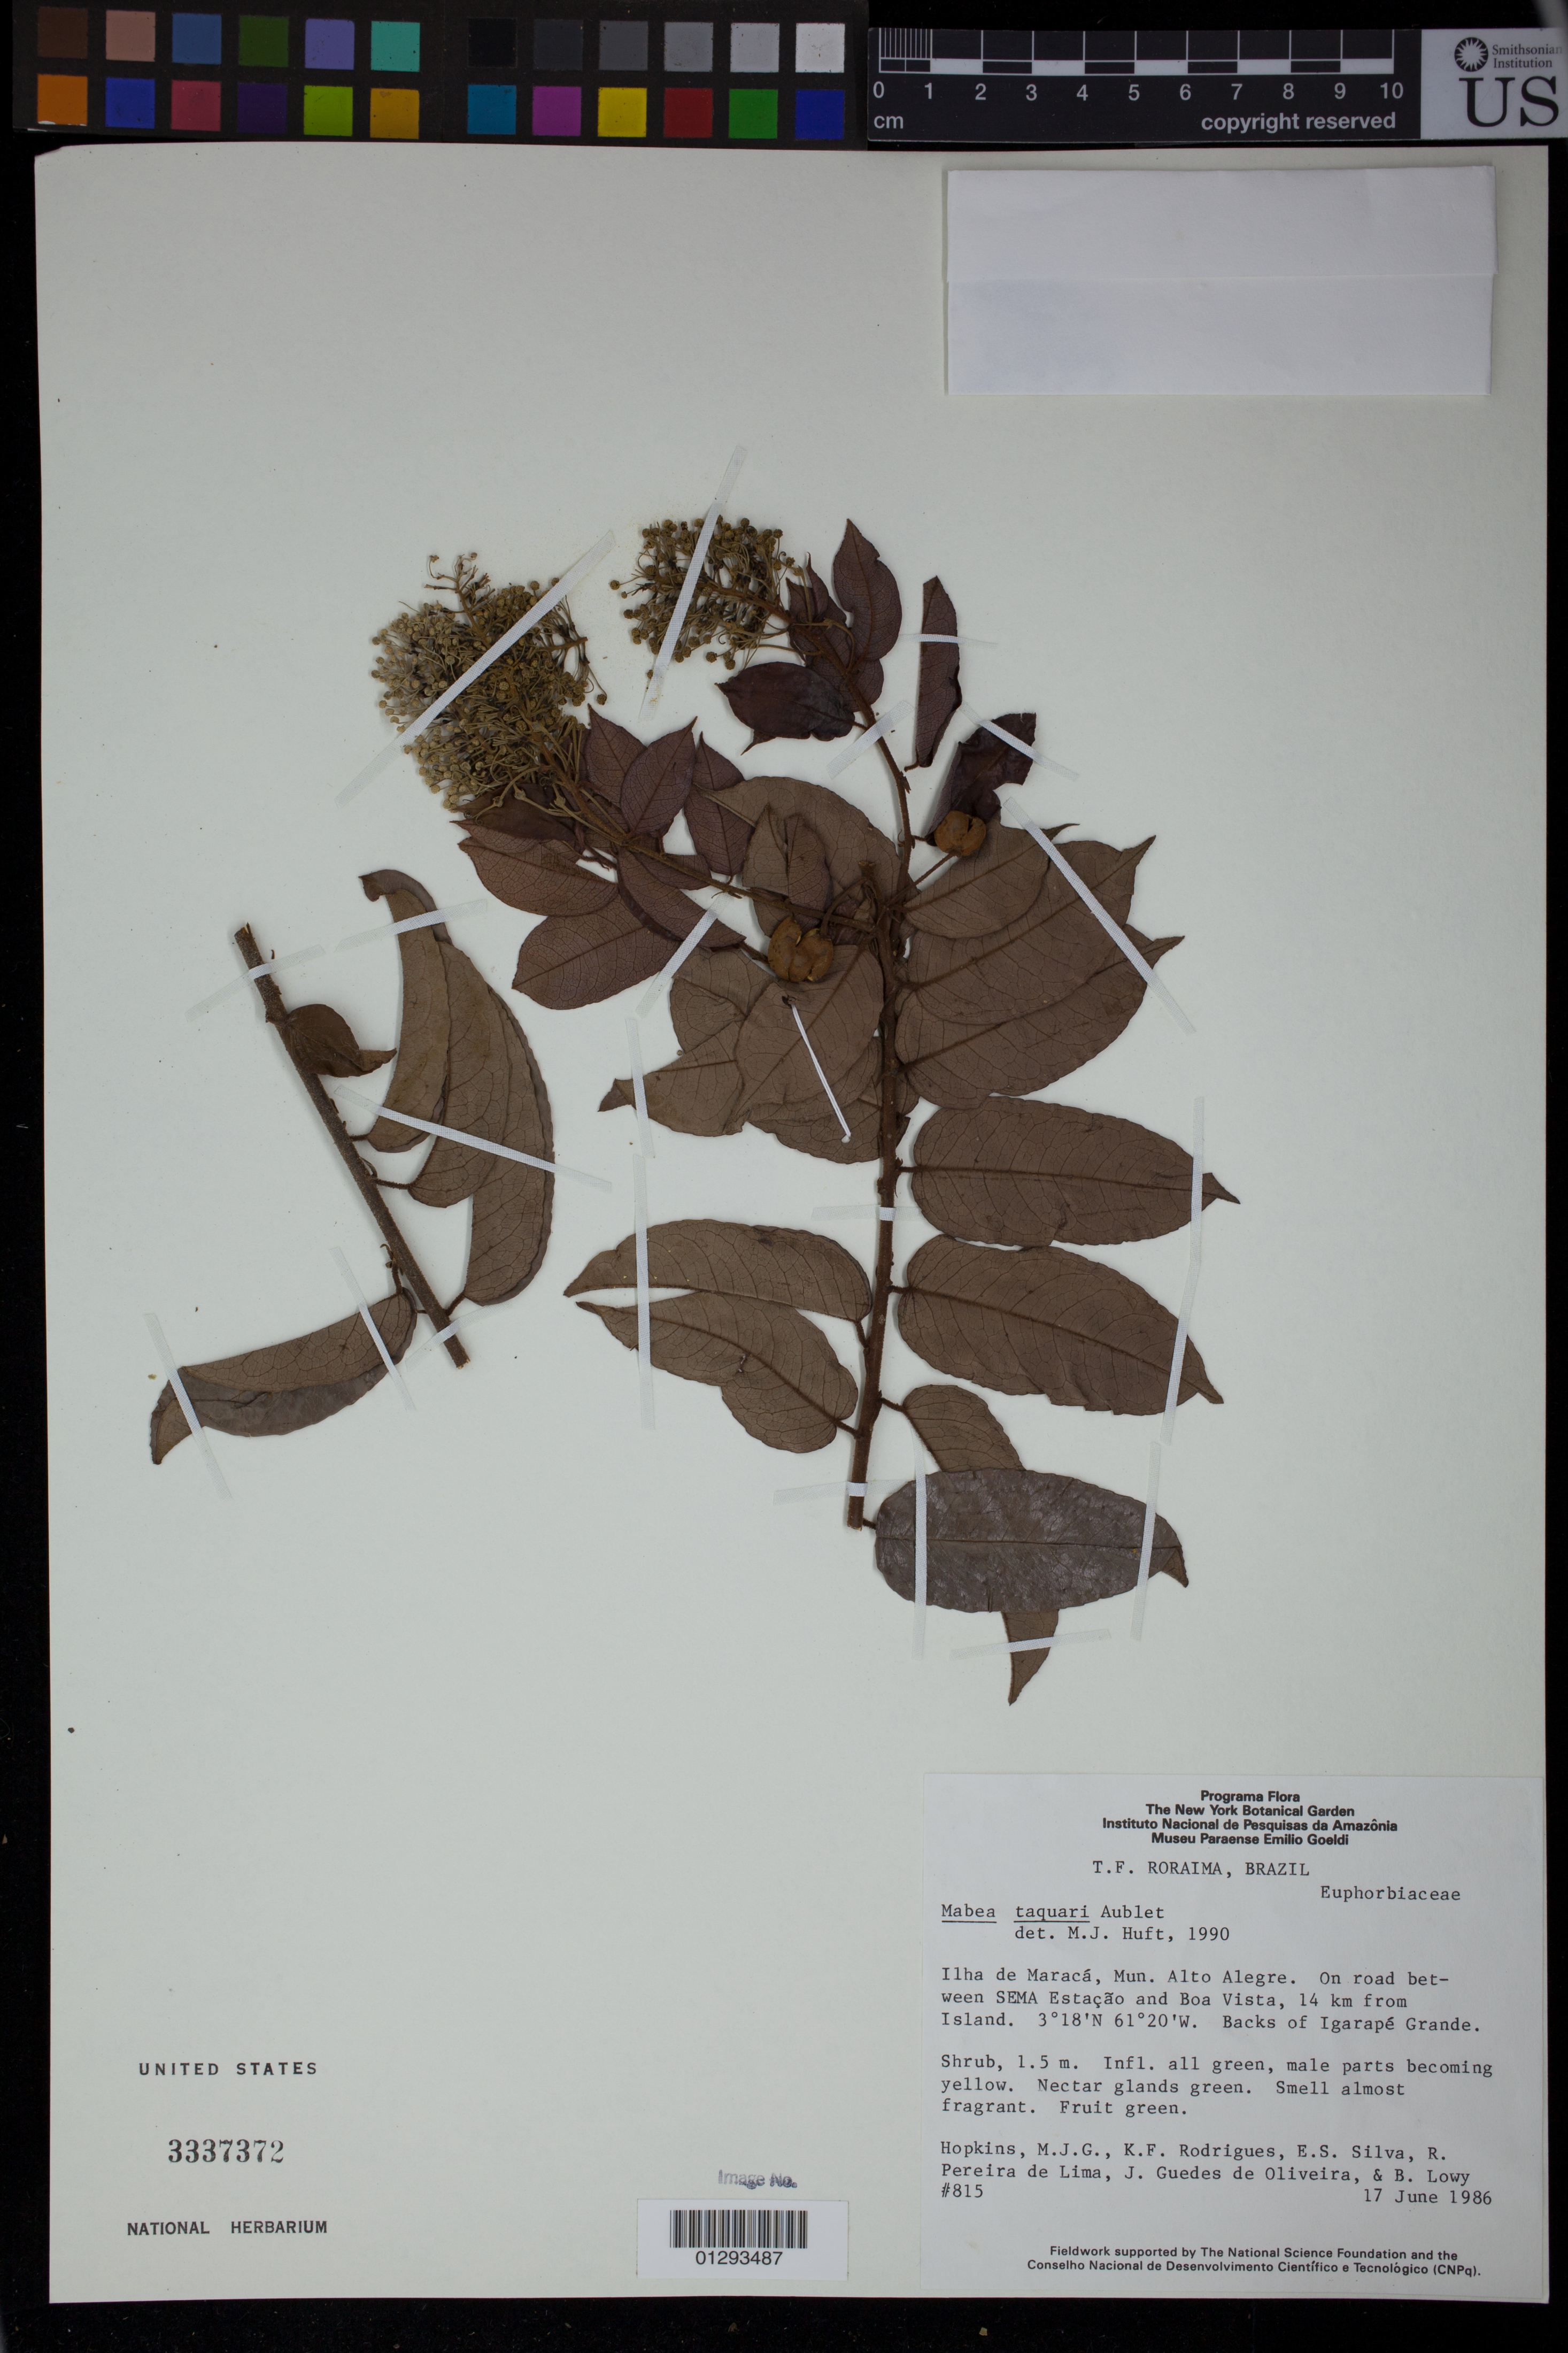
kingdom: Plantae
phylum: Tracheophyta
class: Magnoliopsida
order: Malpighiales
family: Euphorbiaceae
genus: Mabea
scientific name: Mabea taquari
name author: Aubl.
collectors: M. J. G. Hopkins, K. F. Rodrigues, E. S. Silva, R. P. Lima, J. G. Oliveira & B. Lowy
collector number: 815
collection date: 1986-06-17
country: Brazil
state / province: Roraima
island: Ilha de Maraca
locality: Ilha de Maraca, Mun. Alto Alegre. On road between SEMA Estacao and Boa Vista, 14 km from Island. Banks of Igarape Grande.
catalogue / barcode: US 3337372